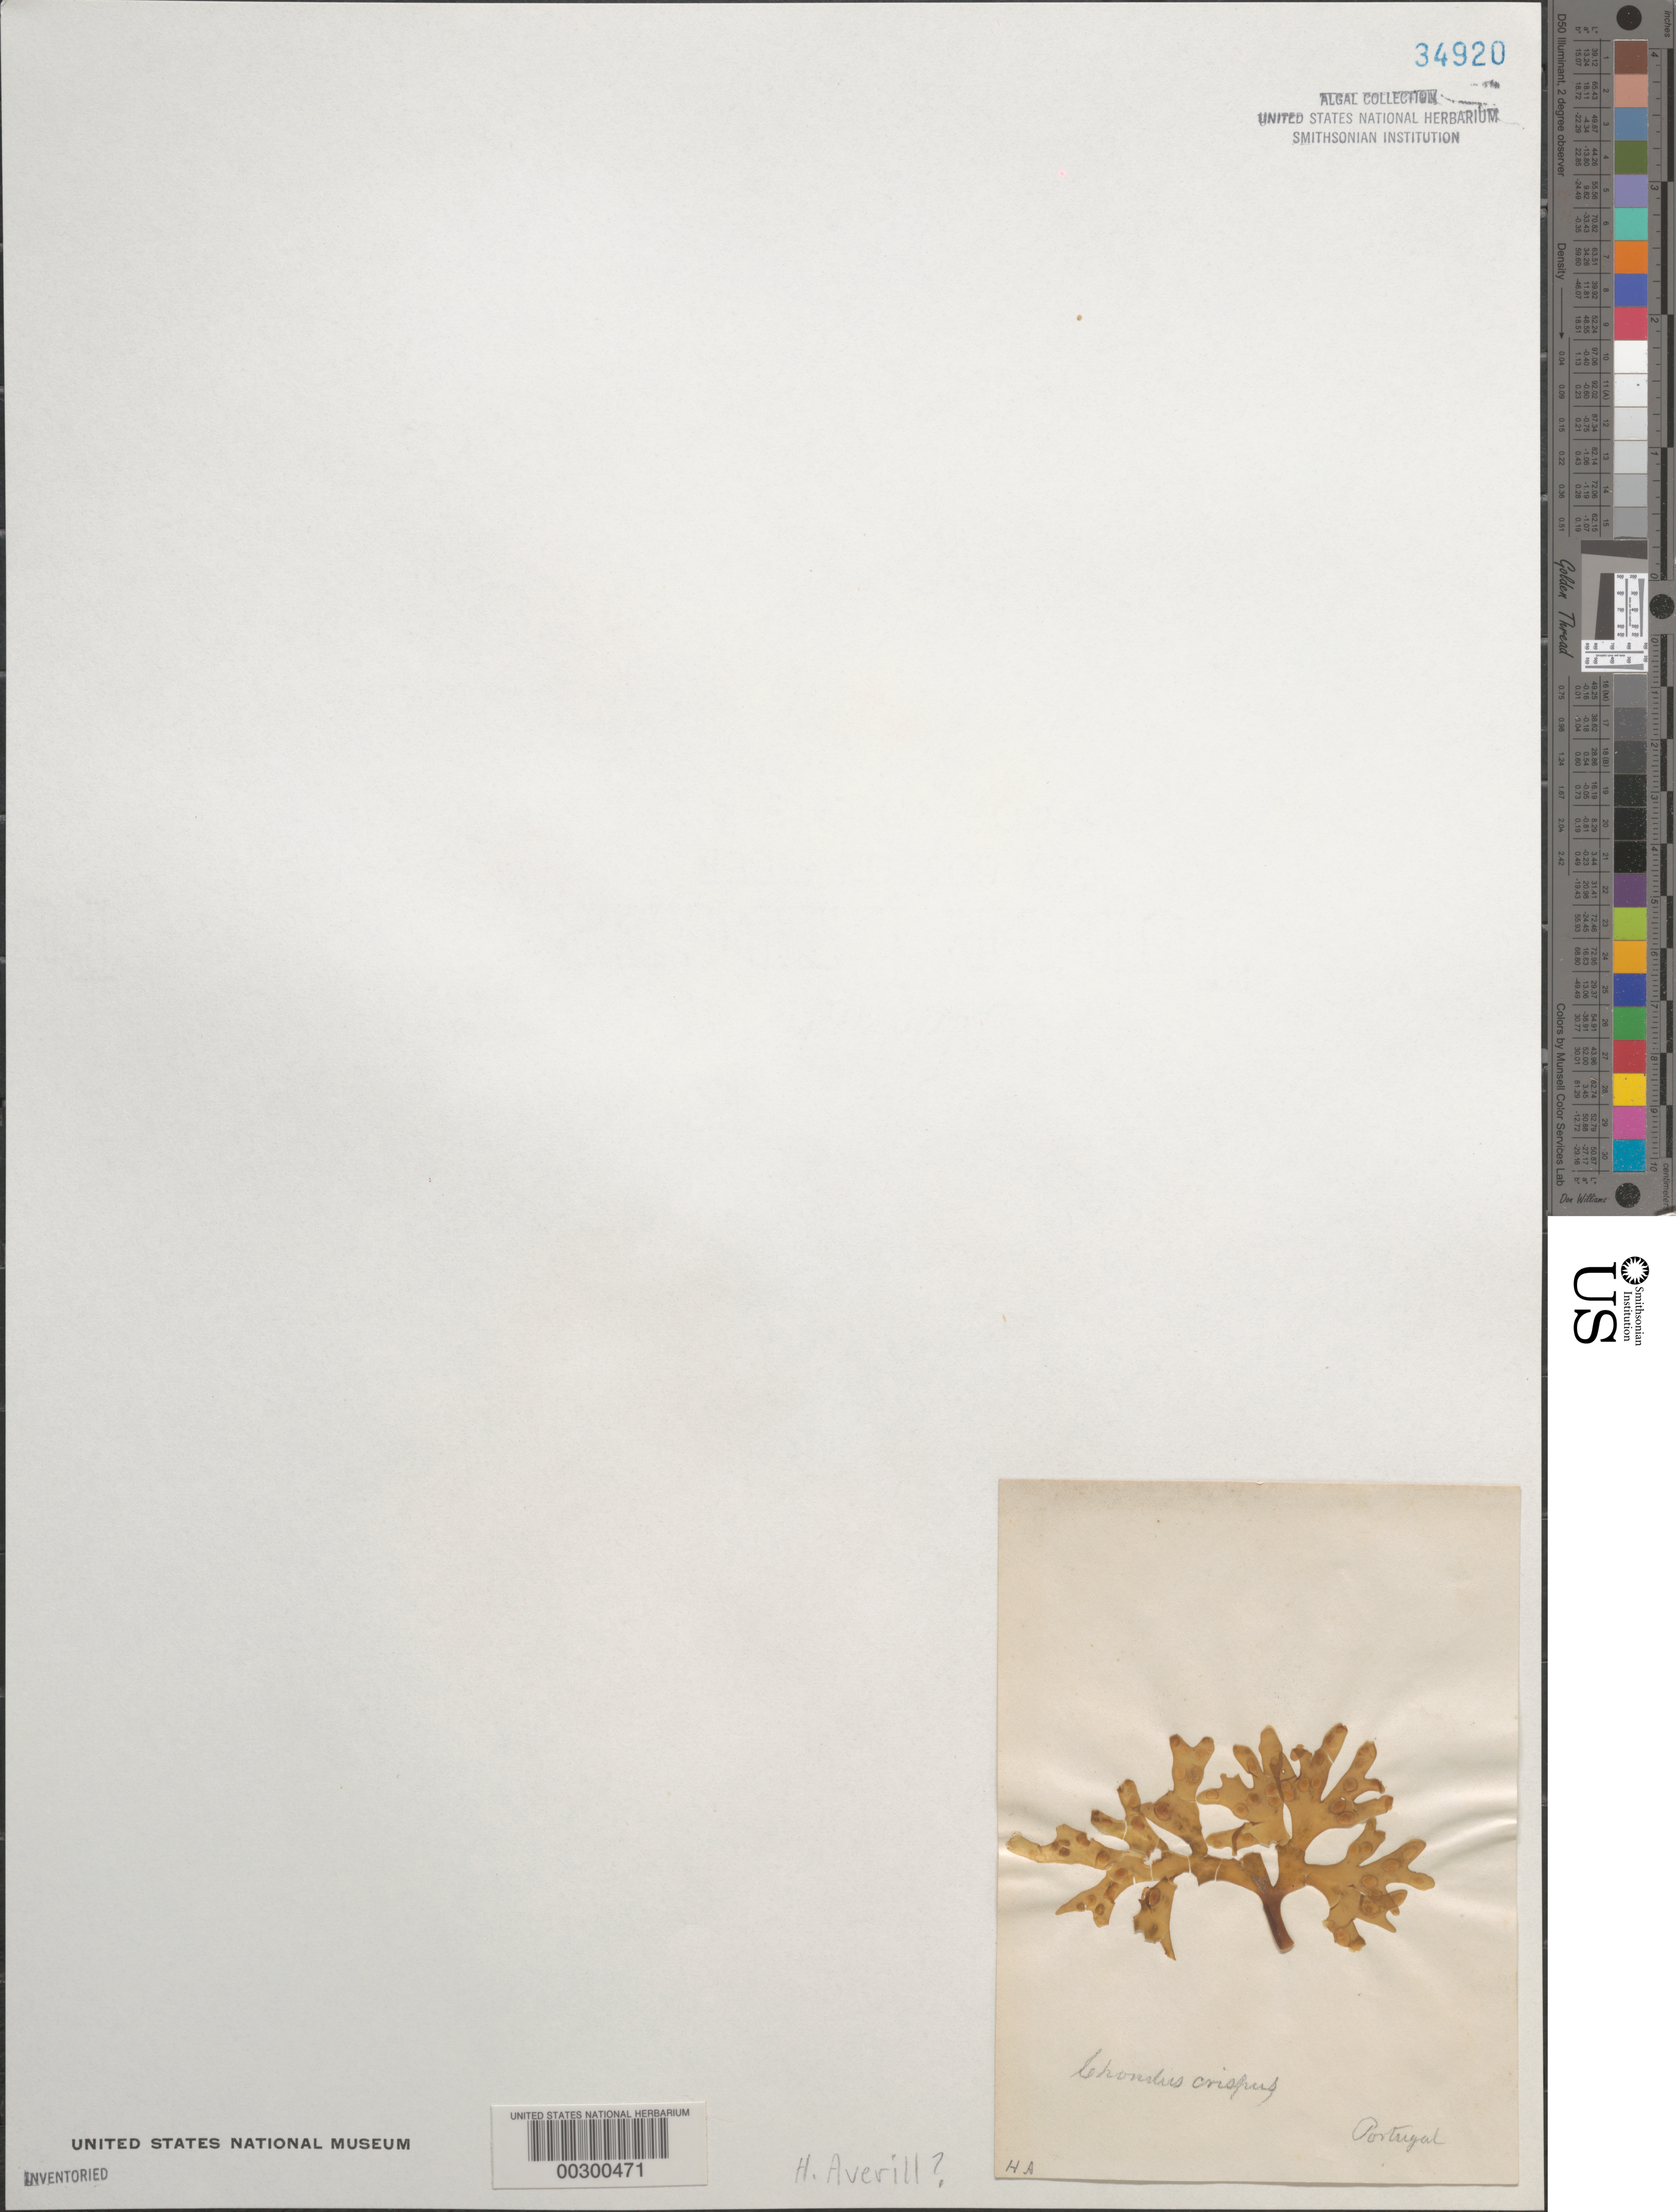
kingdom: Plantae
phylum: Rhodophyta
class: Florideophyceae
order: Gigartinales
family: Gigartinaceae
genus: Chondrus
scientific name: Chondrus crispus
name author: Stackh.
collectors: H. Averill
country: Portugal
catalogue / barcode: US 34920